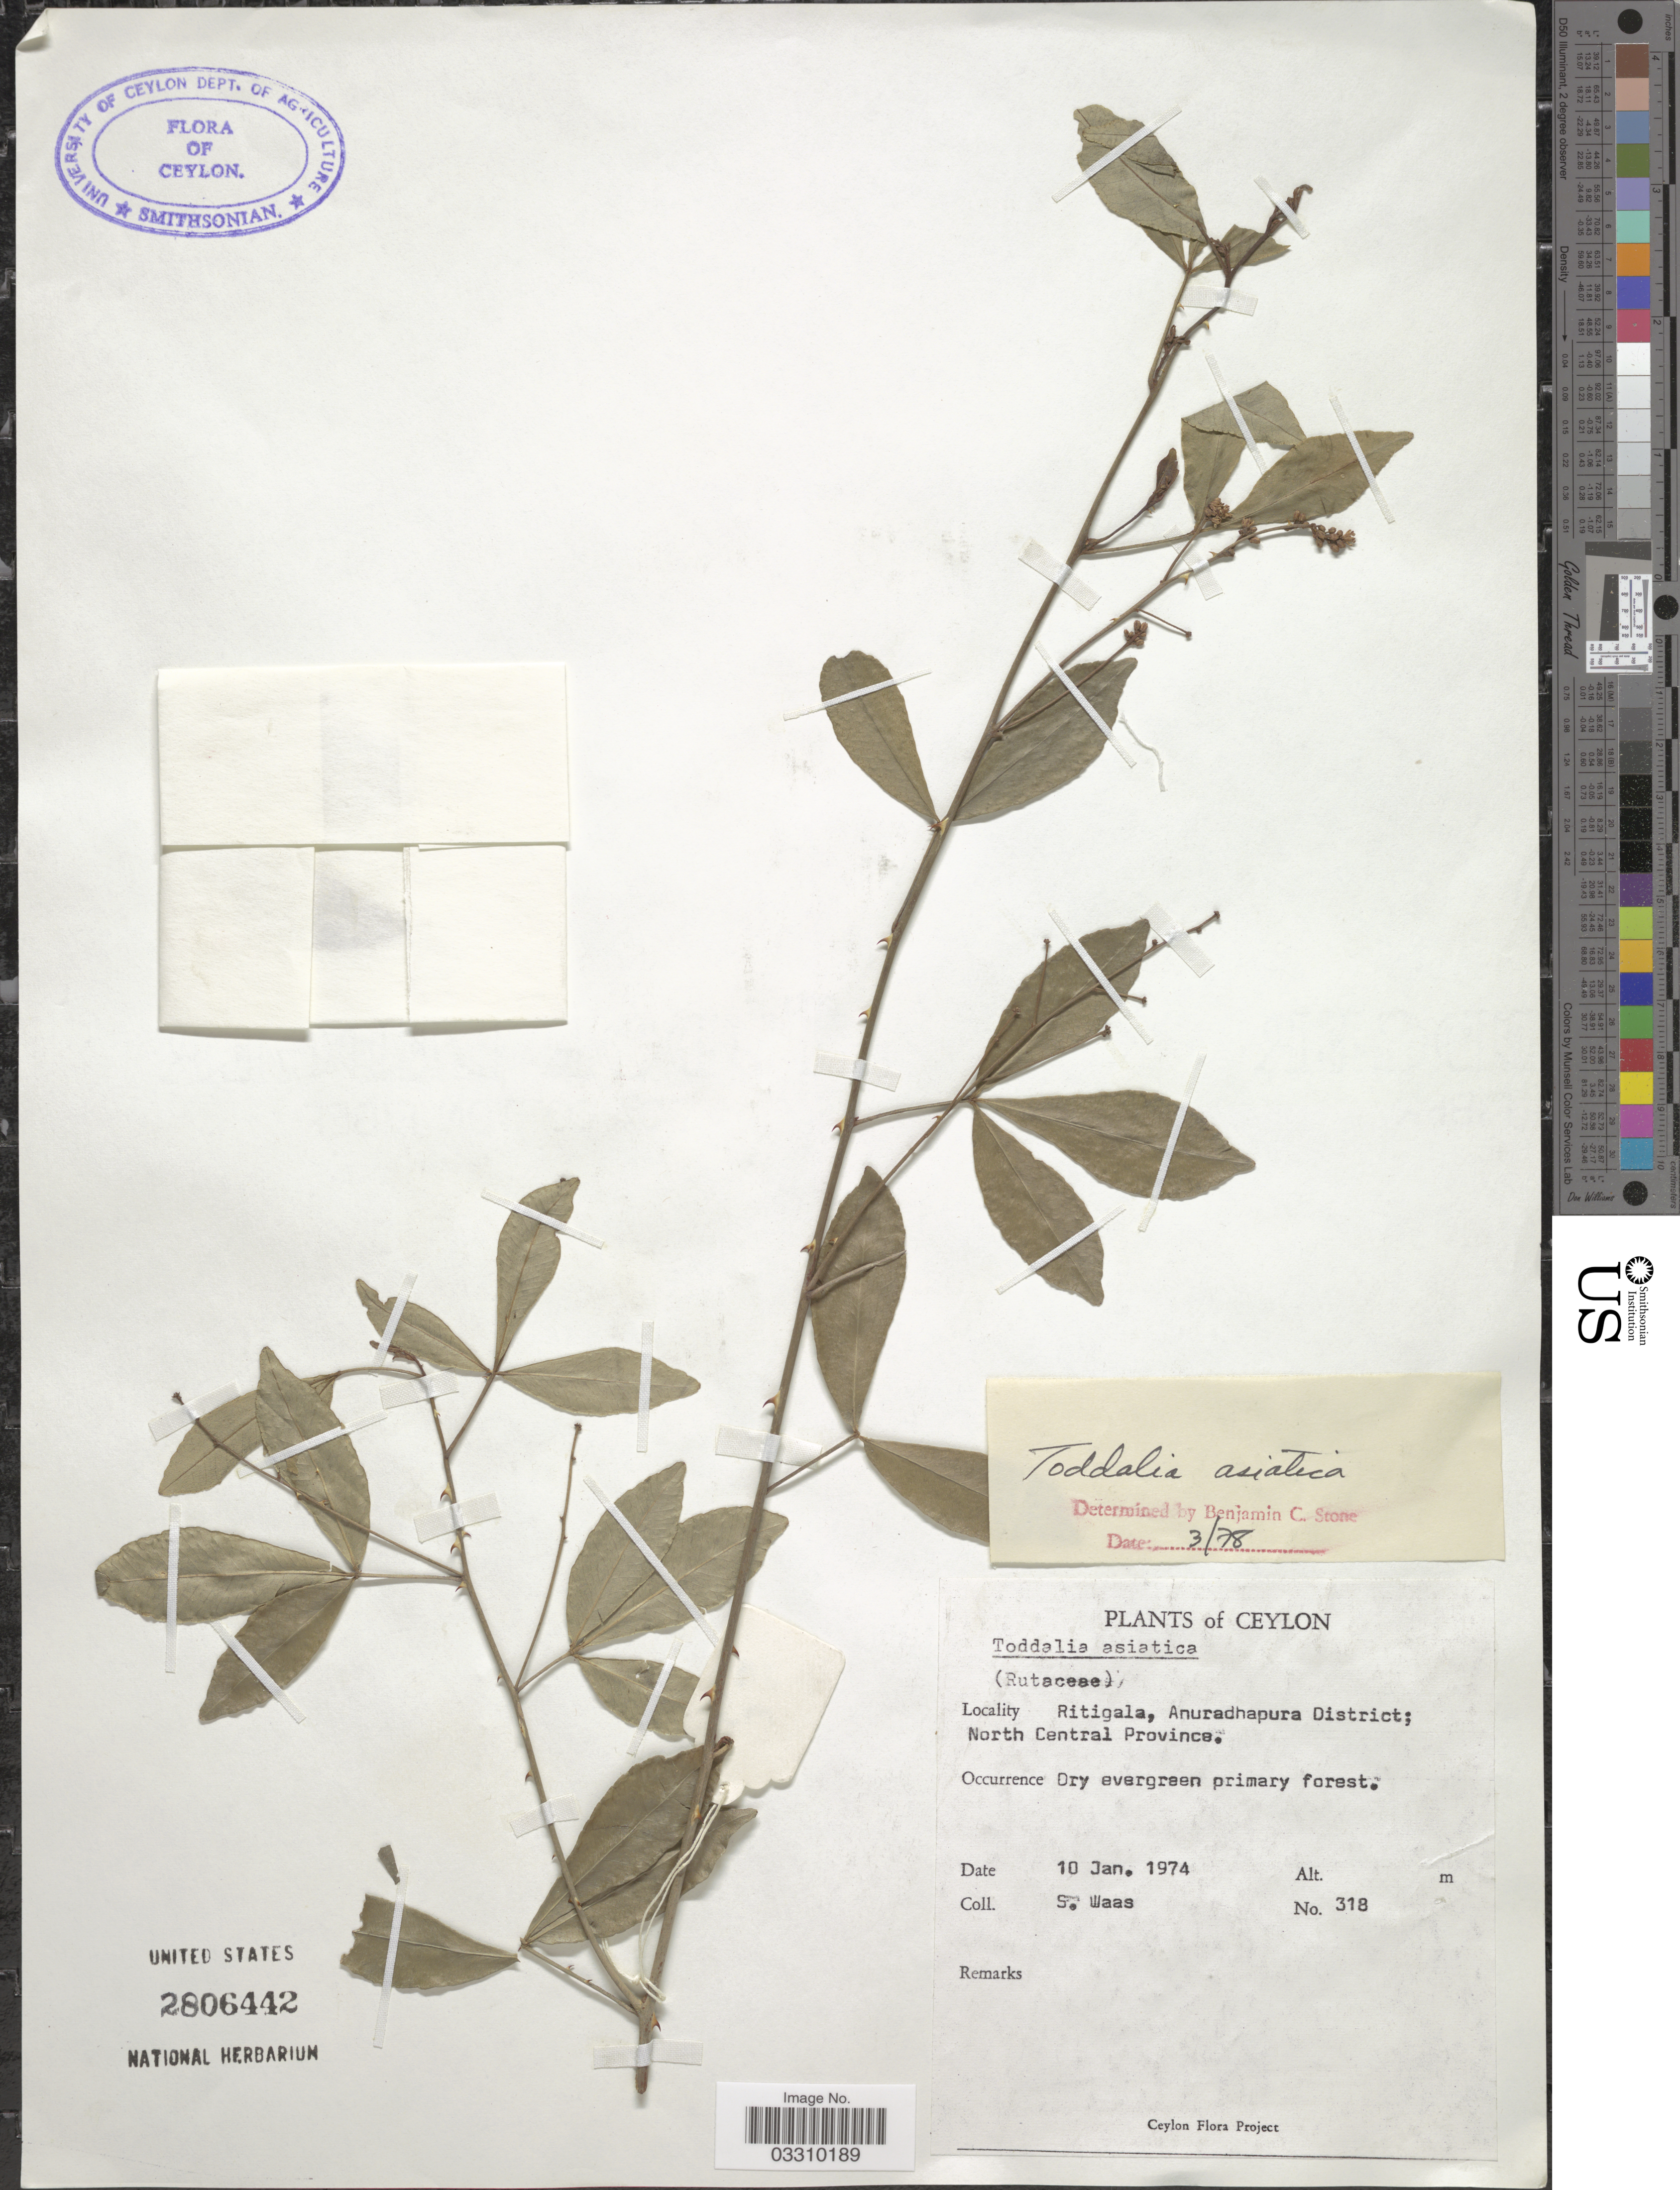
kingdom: Plantae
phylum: Tracheophyta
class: Magnoliopsida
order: Sapindales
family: Rutaceae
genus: Zanthoxylum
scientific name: Zanthoxylum asiaticum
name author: (L.) Appelhans et al.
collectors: S. Waas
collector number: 318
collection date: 1974-01-10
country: Sri Lanka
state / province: North Central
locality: Ceylon. Ritigala, Anuradhapura District.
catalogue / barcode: US 2806442